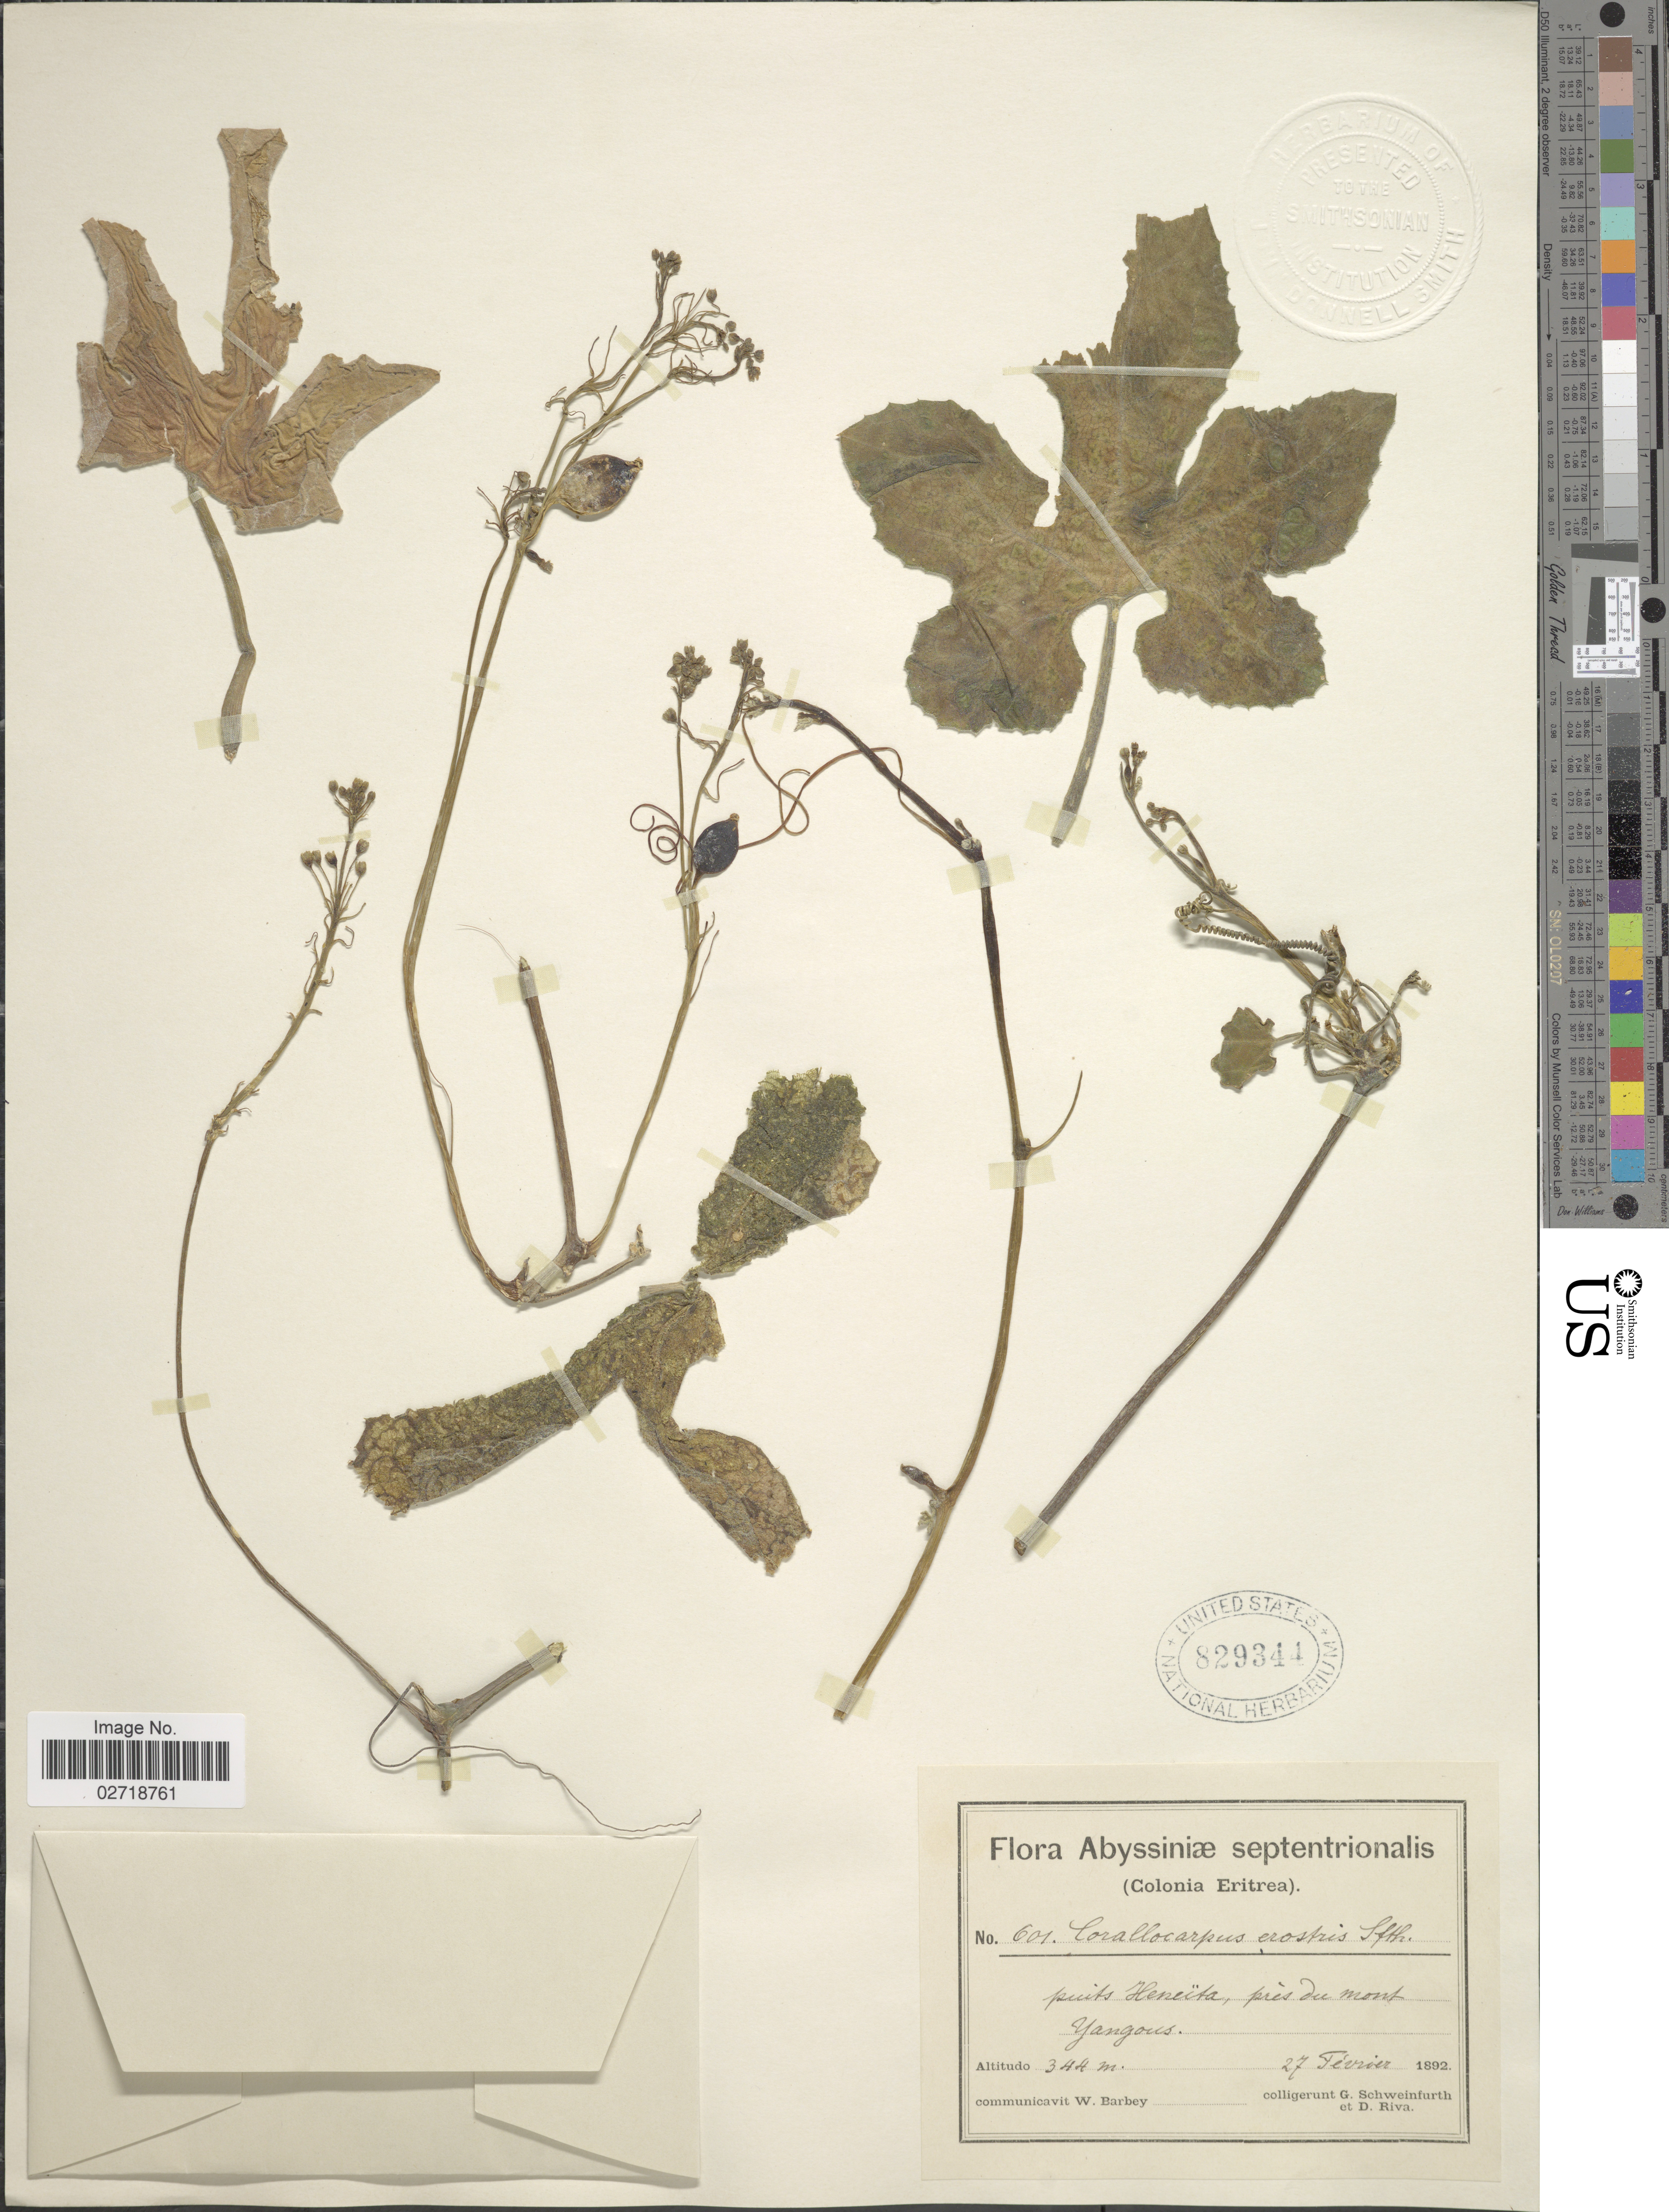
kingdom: Plantae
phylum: Tracheophyta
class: Magnoliopsida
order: Cucurbitales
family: Cucurbitaceae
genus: Corallocarpus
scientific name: Corallocarpus erostris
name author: Hook. f.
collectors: G. A. Schweinfurth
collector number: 601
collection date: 1892-02-27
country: Eritrea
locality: Abyssiniae septentrionalis, (Colonia Eritrea), puits Heneita, pres du mont Yangous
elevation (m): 344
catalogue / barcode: US 829344